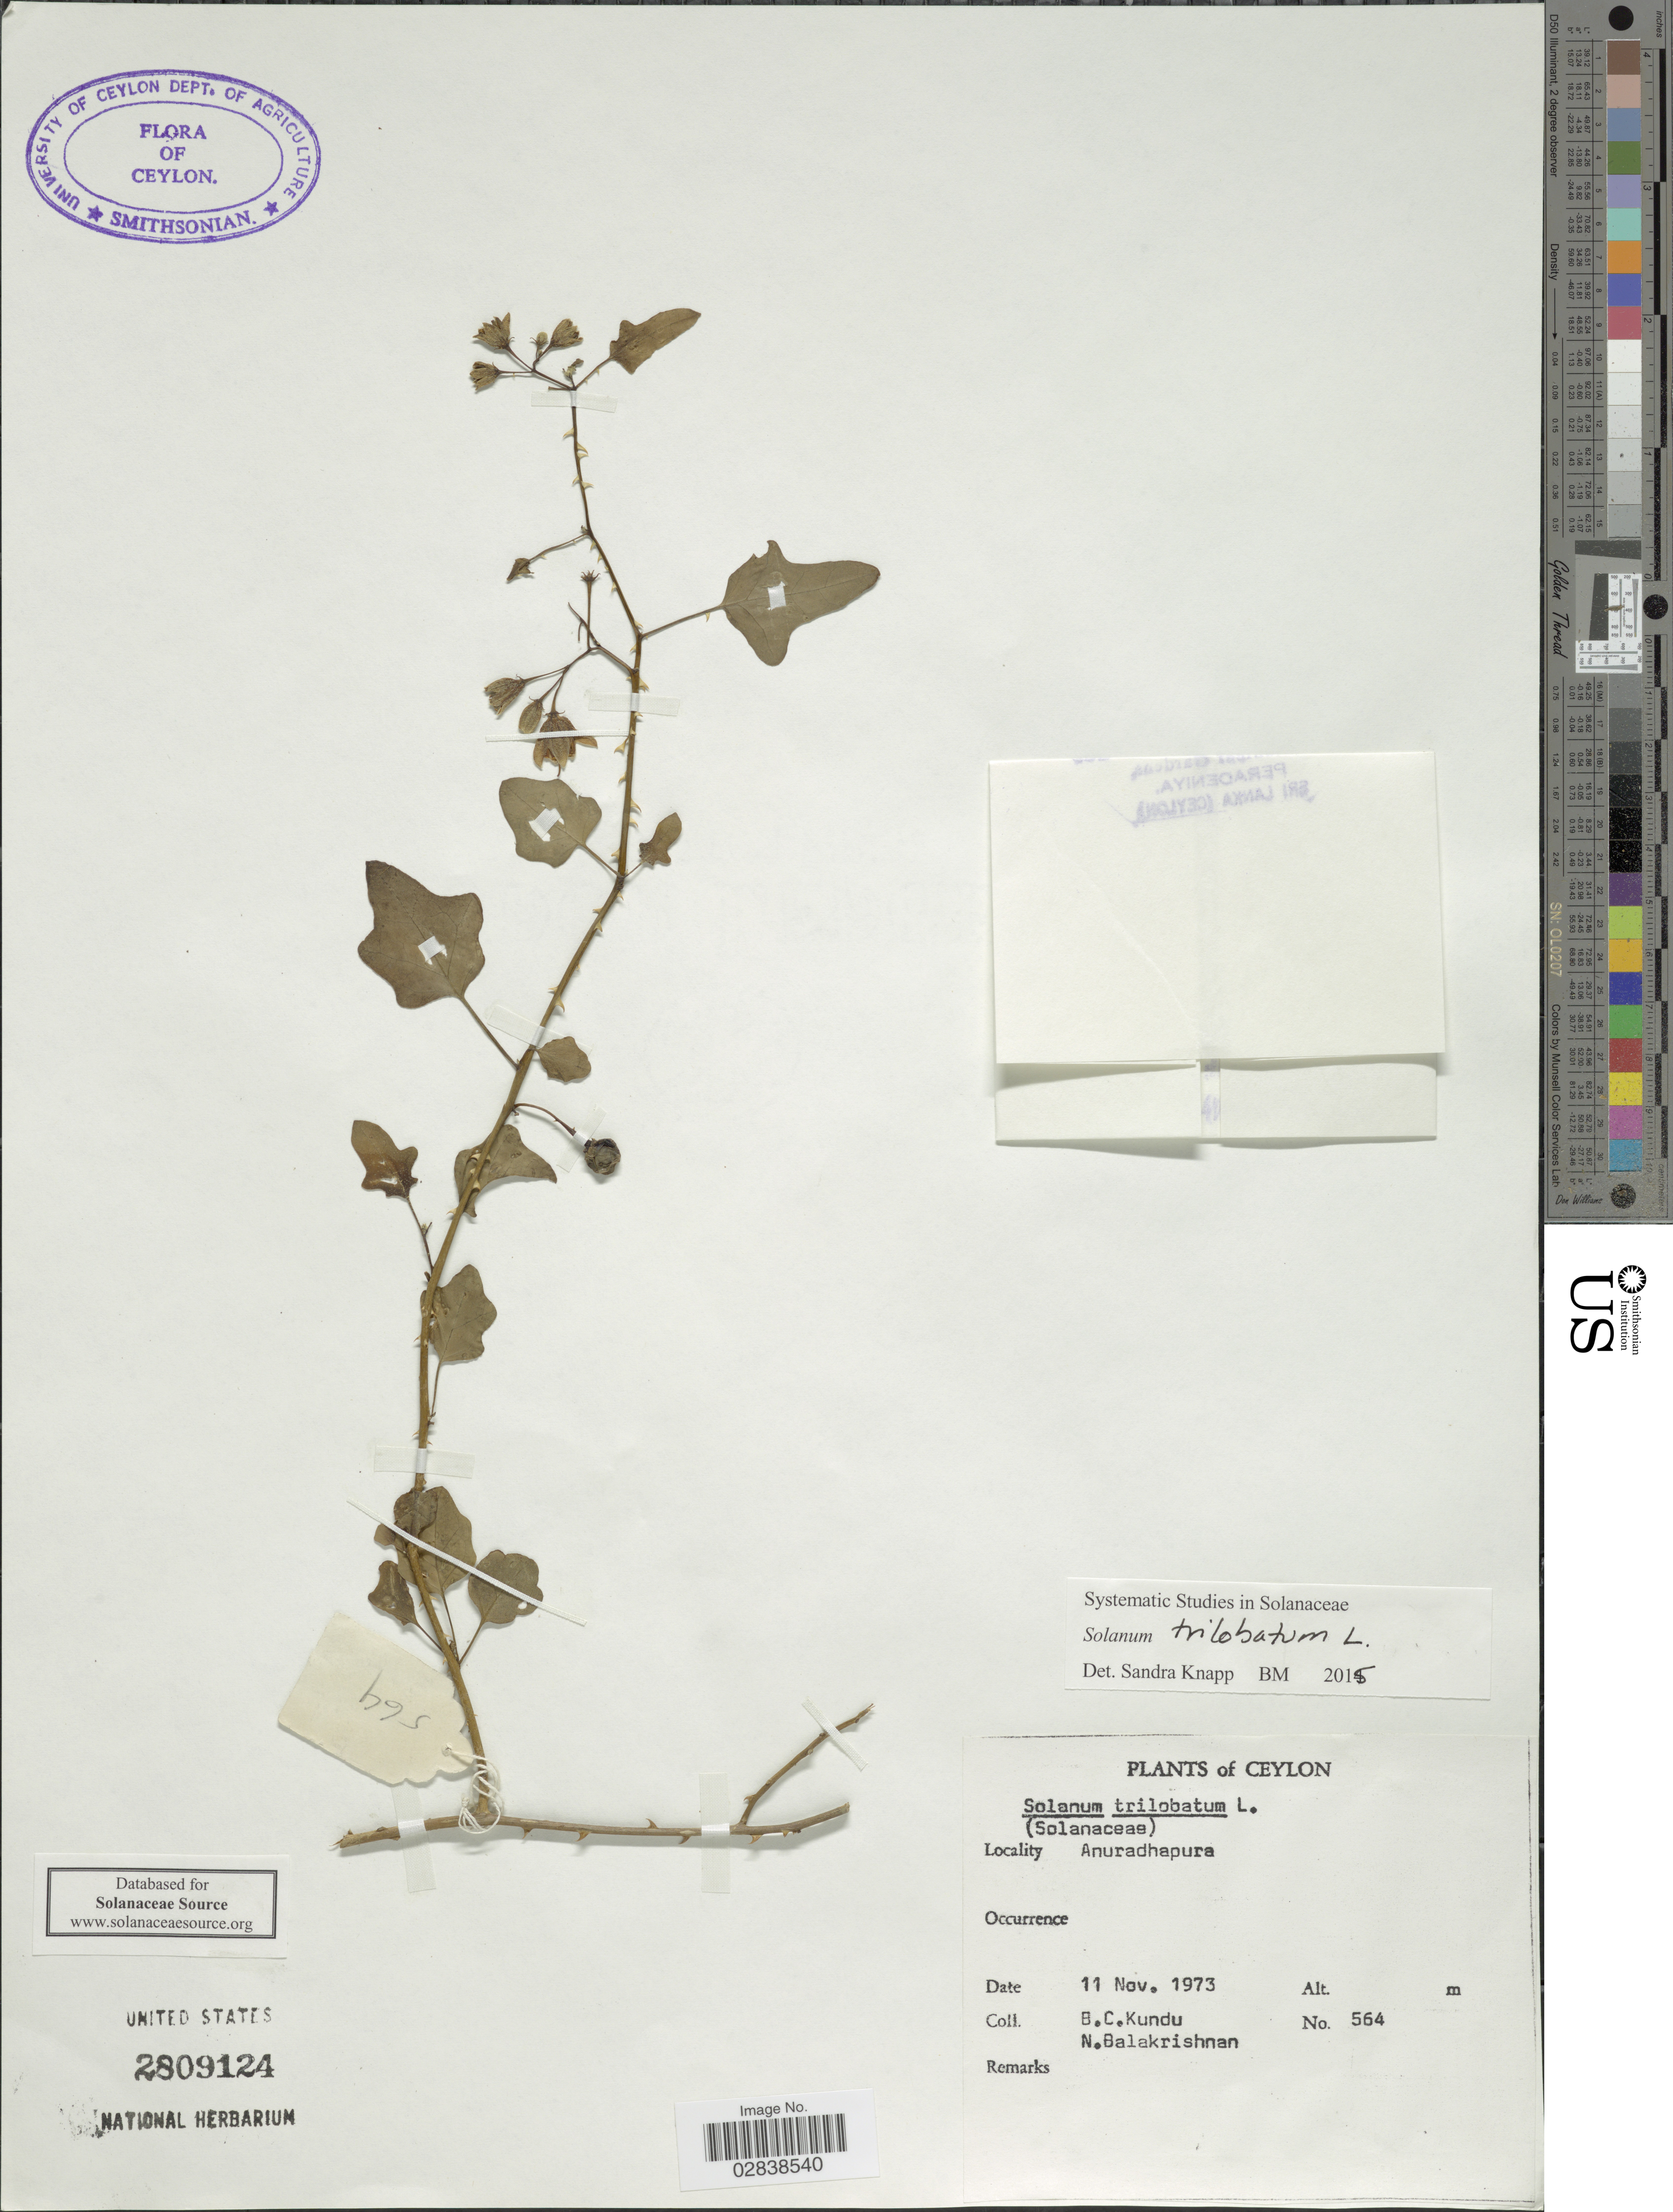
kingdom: Plantae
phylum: Tracheophyta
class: Magnoliopsida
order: Solanales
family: Solanaceae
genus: Solanum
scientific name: Solanum trilobatum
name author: L.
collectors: B. C. Kundu & N. Balakrishnan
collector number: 564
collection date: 1973-11-11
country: Sri Lanka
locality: Ceylon, Anuradhapura.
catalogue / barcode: US 2809124